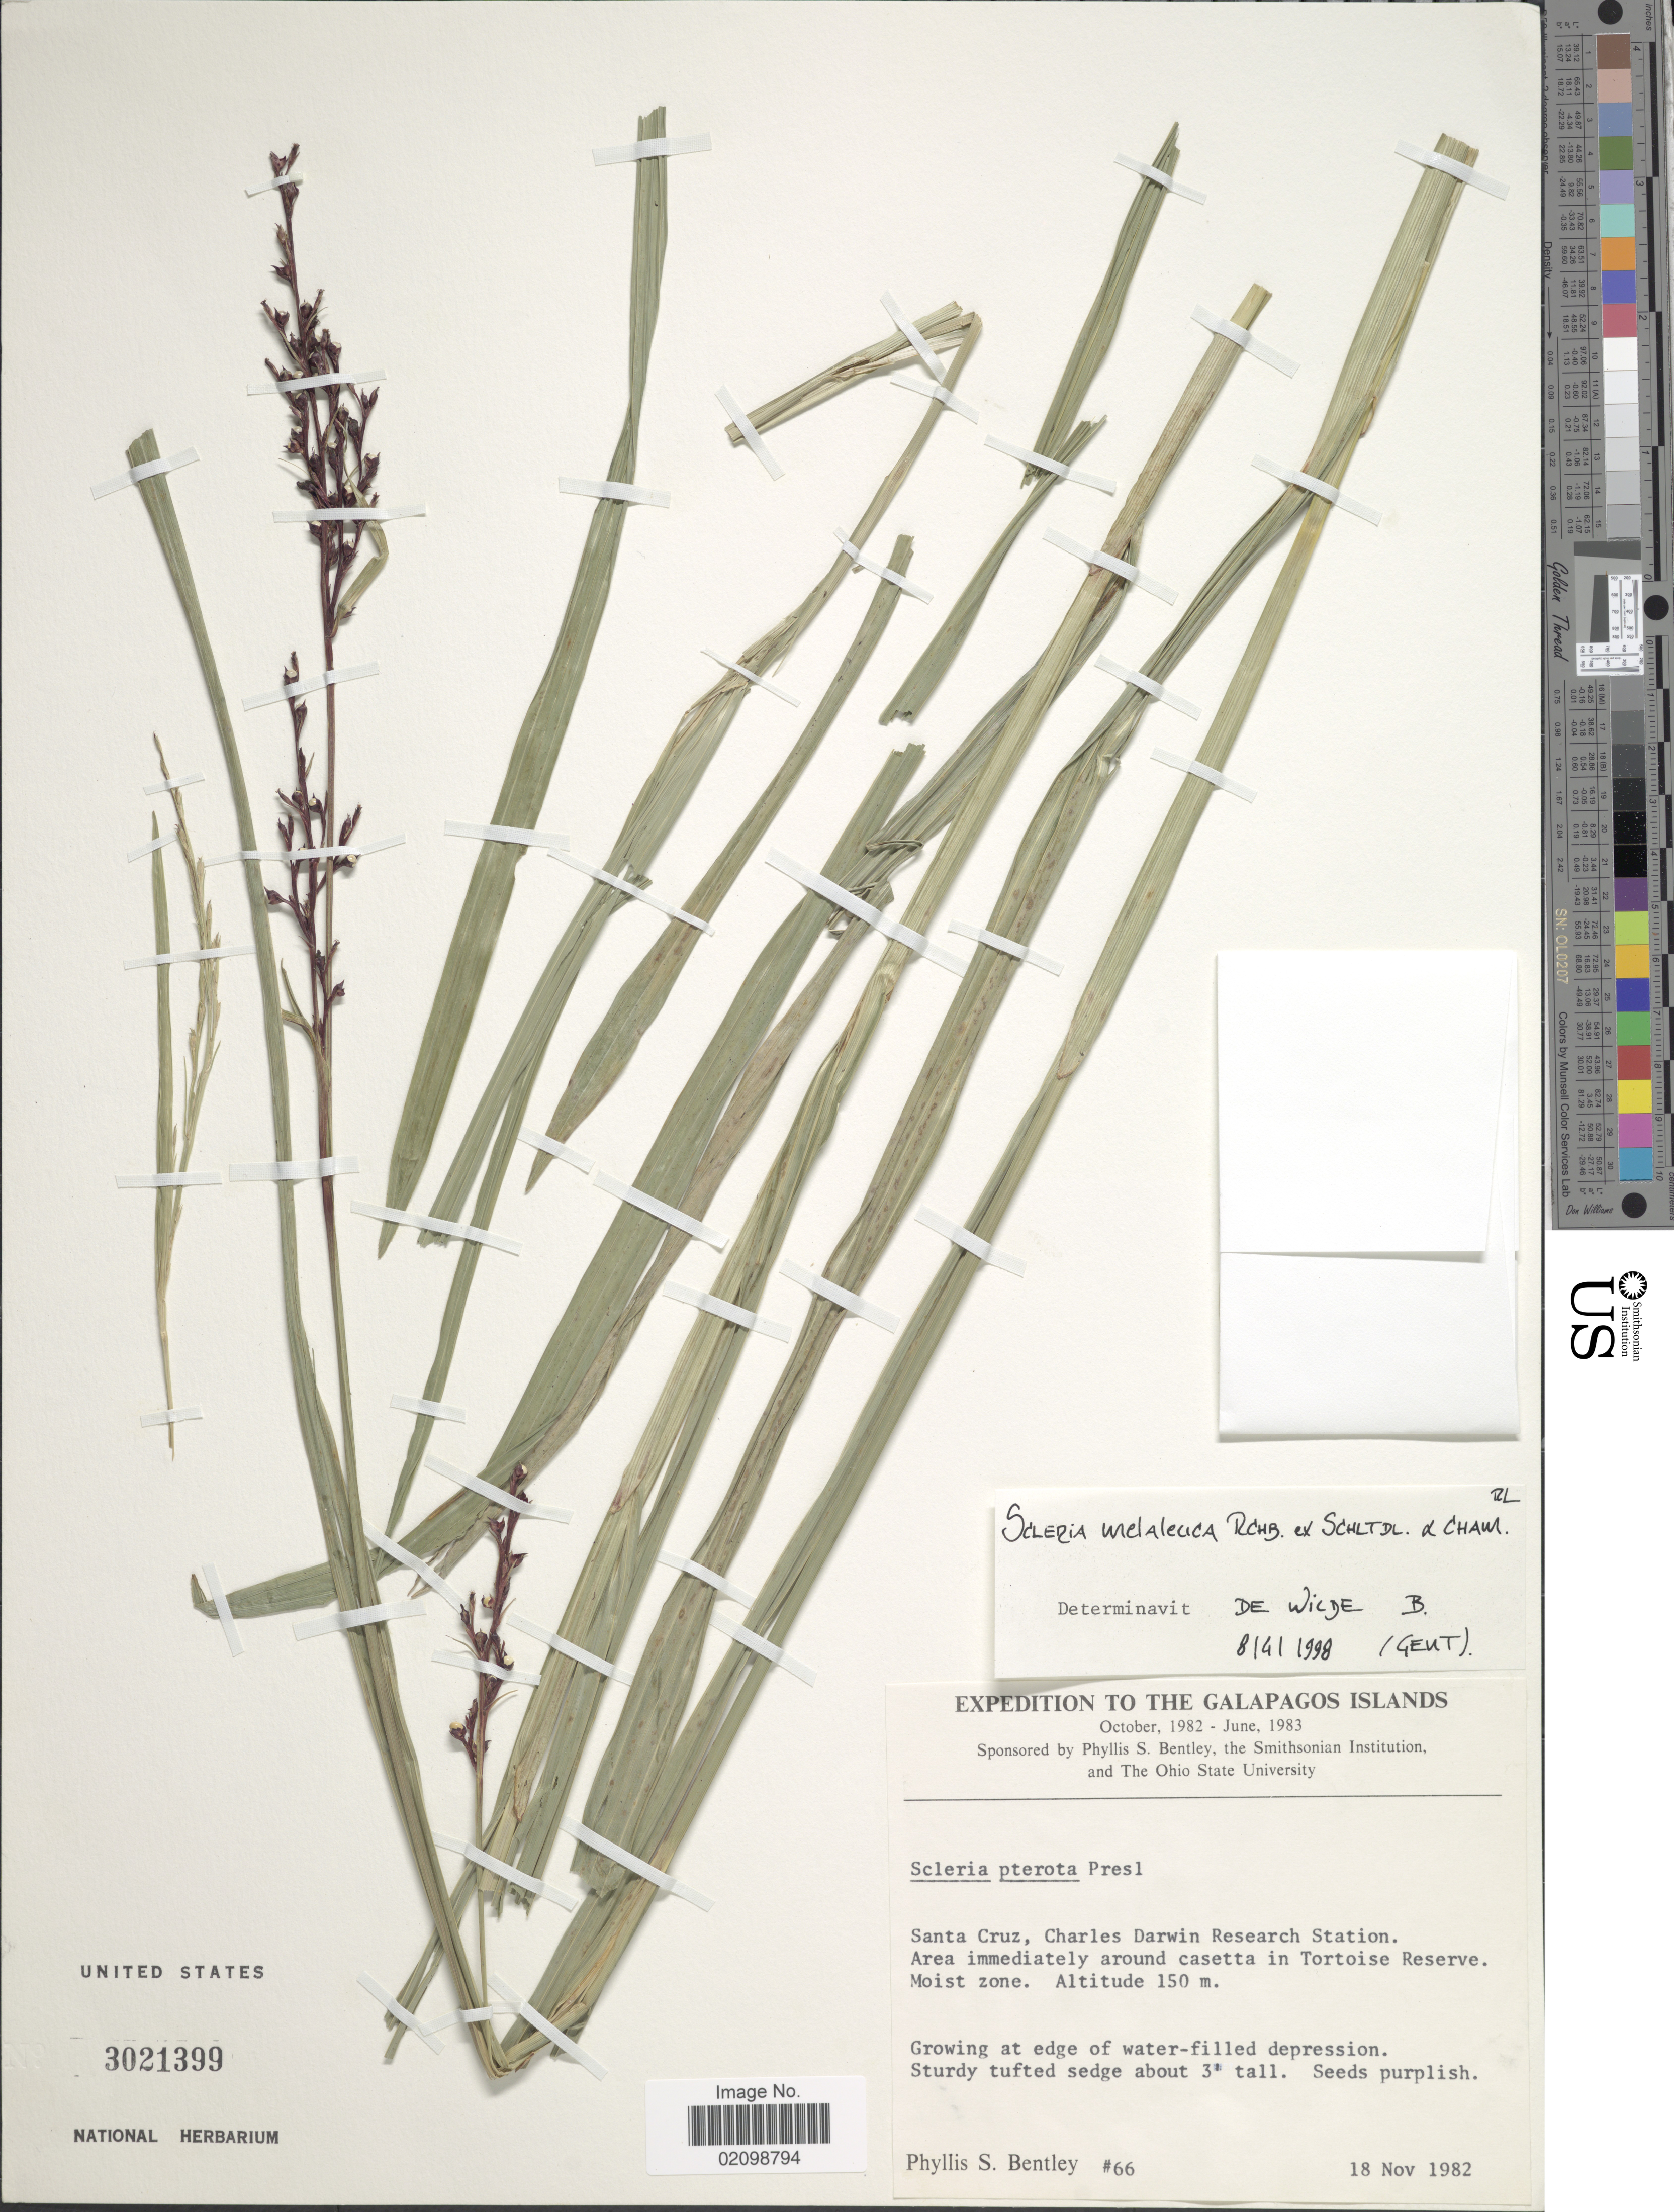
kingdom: Plantae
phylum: Tracheophyta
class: Liliopsida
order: Poales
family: Cyperaceae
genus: Scleria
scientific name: Scleria gaertneri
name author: Raddi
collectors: P. S. Bentley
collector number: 66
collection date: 1982-11-18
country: Ecuador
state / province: Colón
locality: Galapagos Islands. Santa Cruz , Charles Darwin Research Station. Area immediately around casetta in Tortoise Reserve.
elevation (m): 150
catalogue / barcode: US 3021399